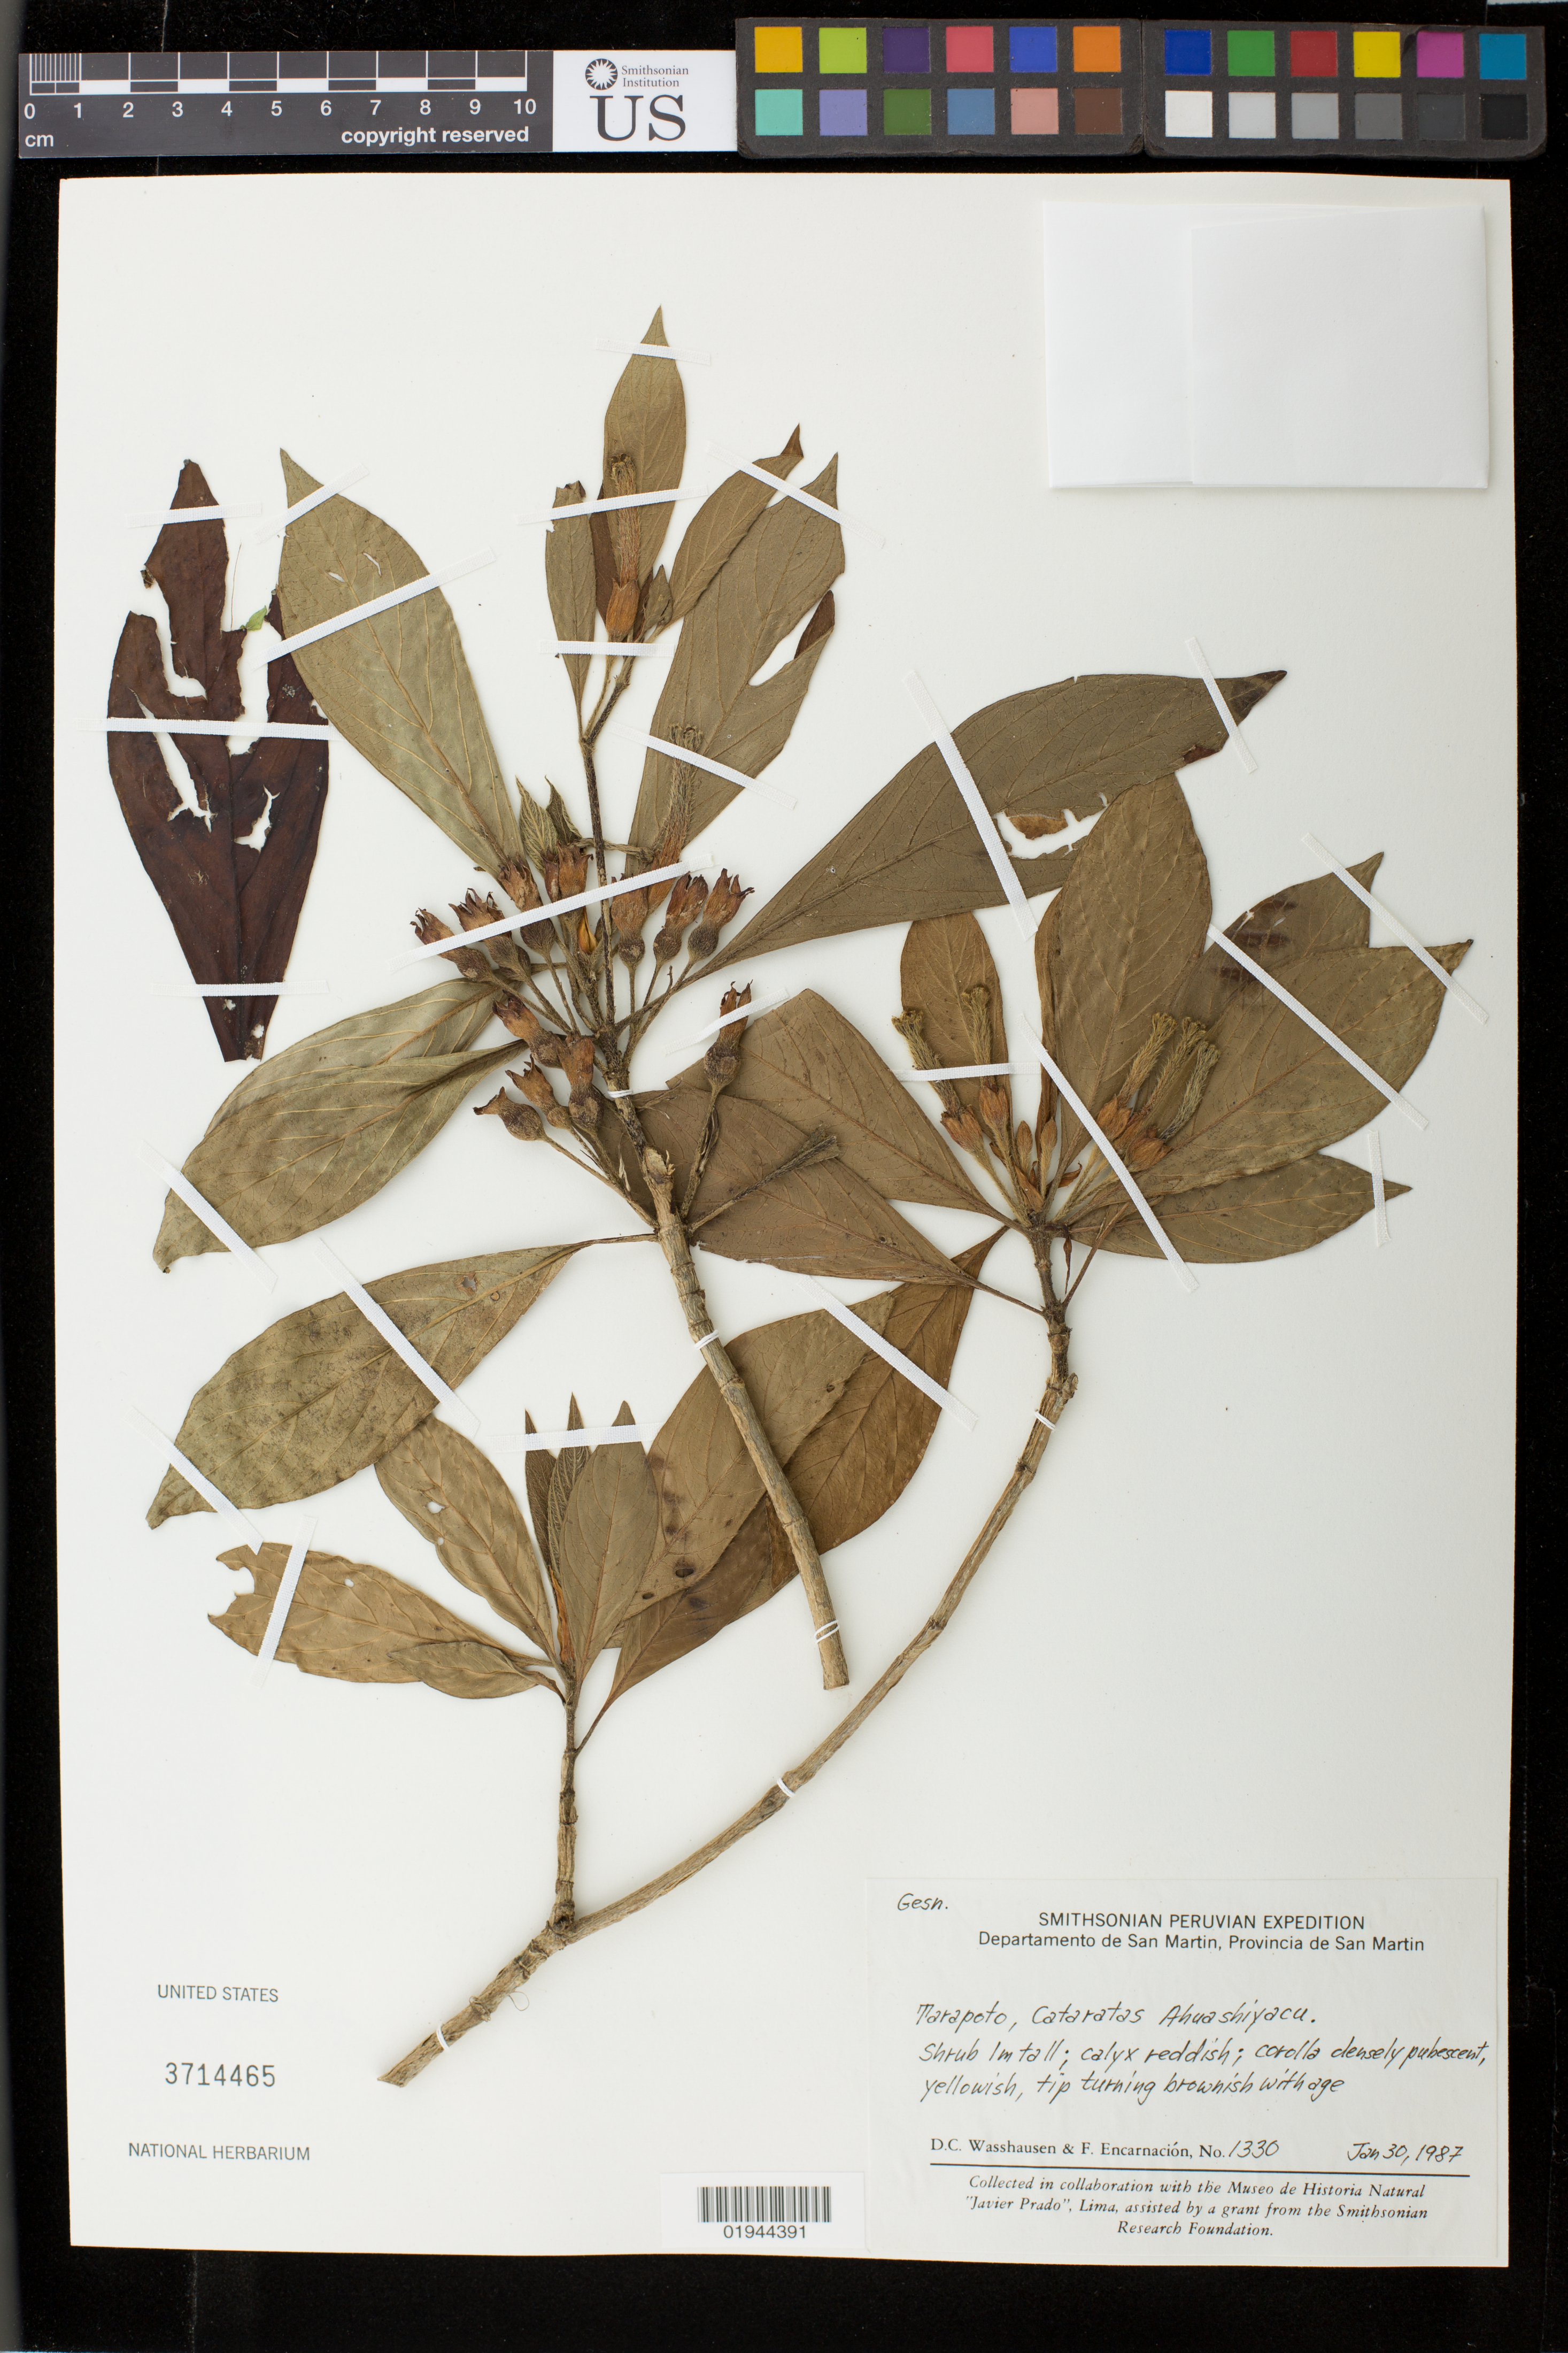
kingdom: Plantae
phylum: Tracheophyta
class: Magnoliopsida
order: Lamiales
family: Gesneriaceae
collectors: D. C. Wasshausen & F. Encarnación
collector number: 1330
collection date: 1987-01-30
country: Peru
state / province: San Martín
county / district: San Martín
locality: Tarapoto, Cataratas Ahuashiyacu.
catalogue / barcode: US 3714465